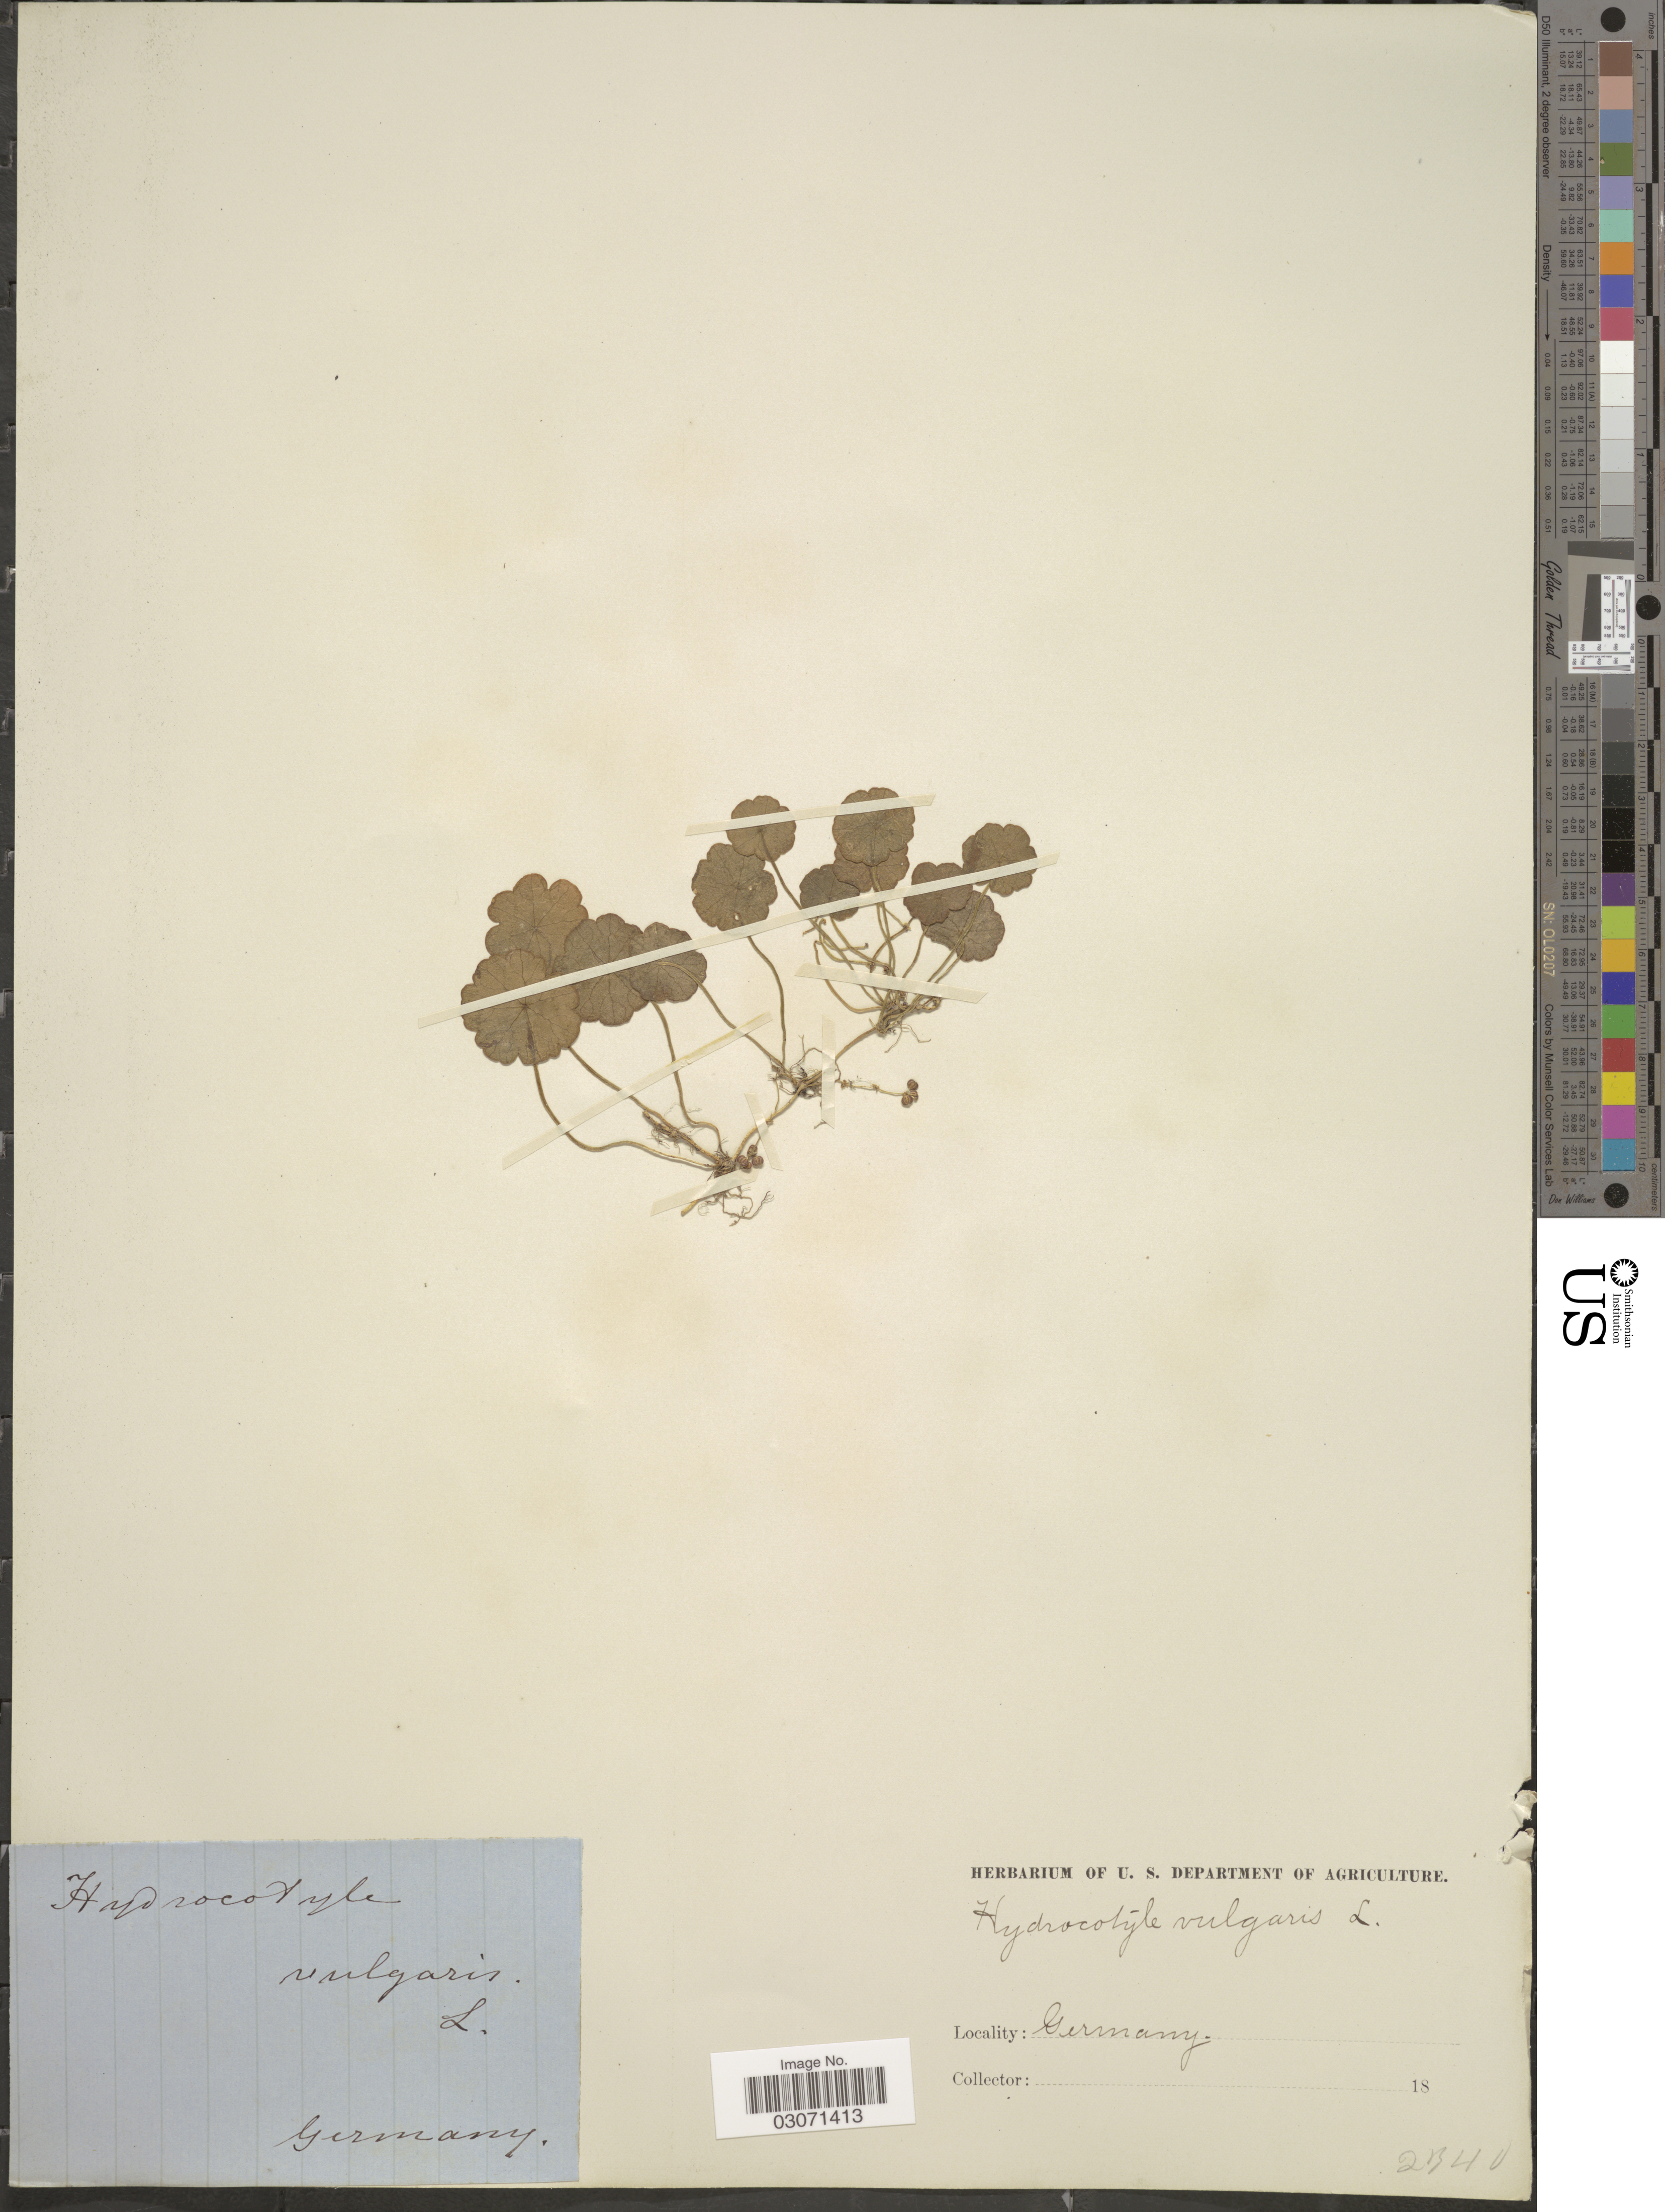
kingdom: Plantae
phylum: Tracheophyta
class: Magnoliopsida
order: Apiales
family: Araliaceae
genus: Hydrocotyle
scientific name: Hydrocotyle vulgaris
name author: L.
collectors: Facchini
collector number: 2340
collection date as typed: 18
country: Germany